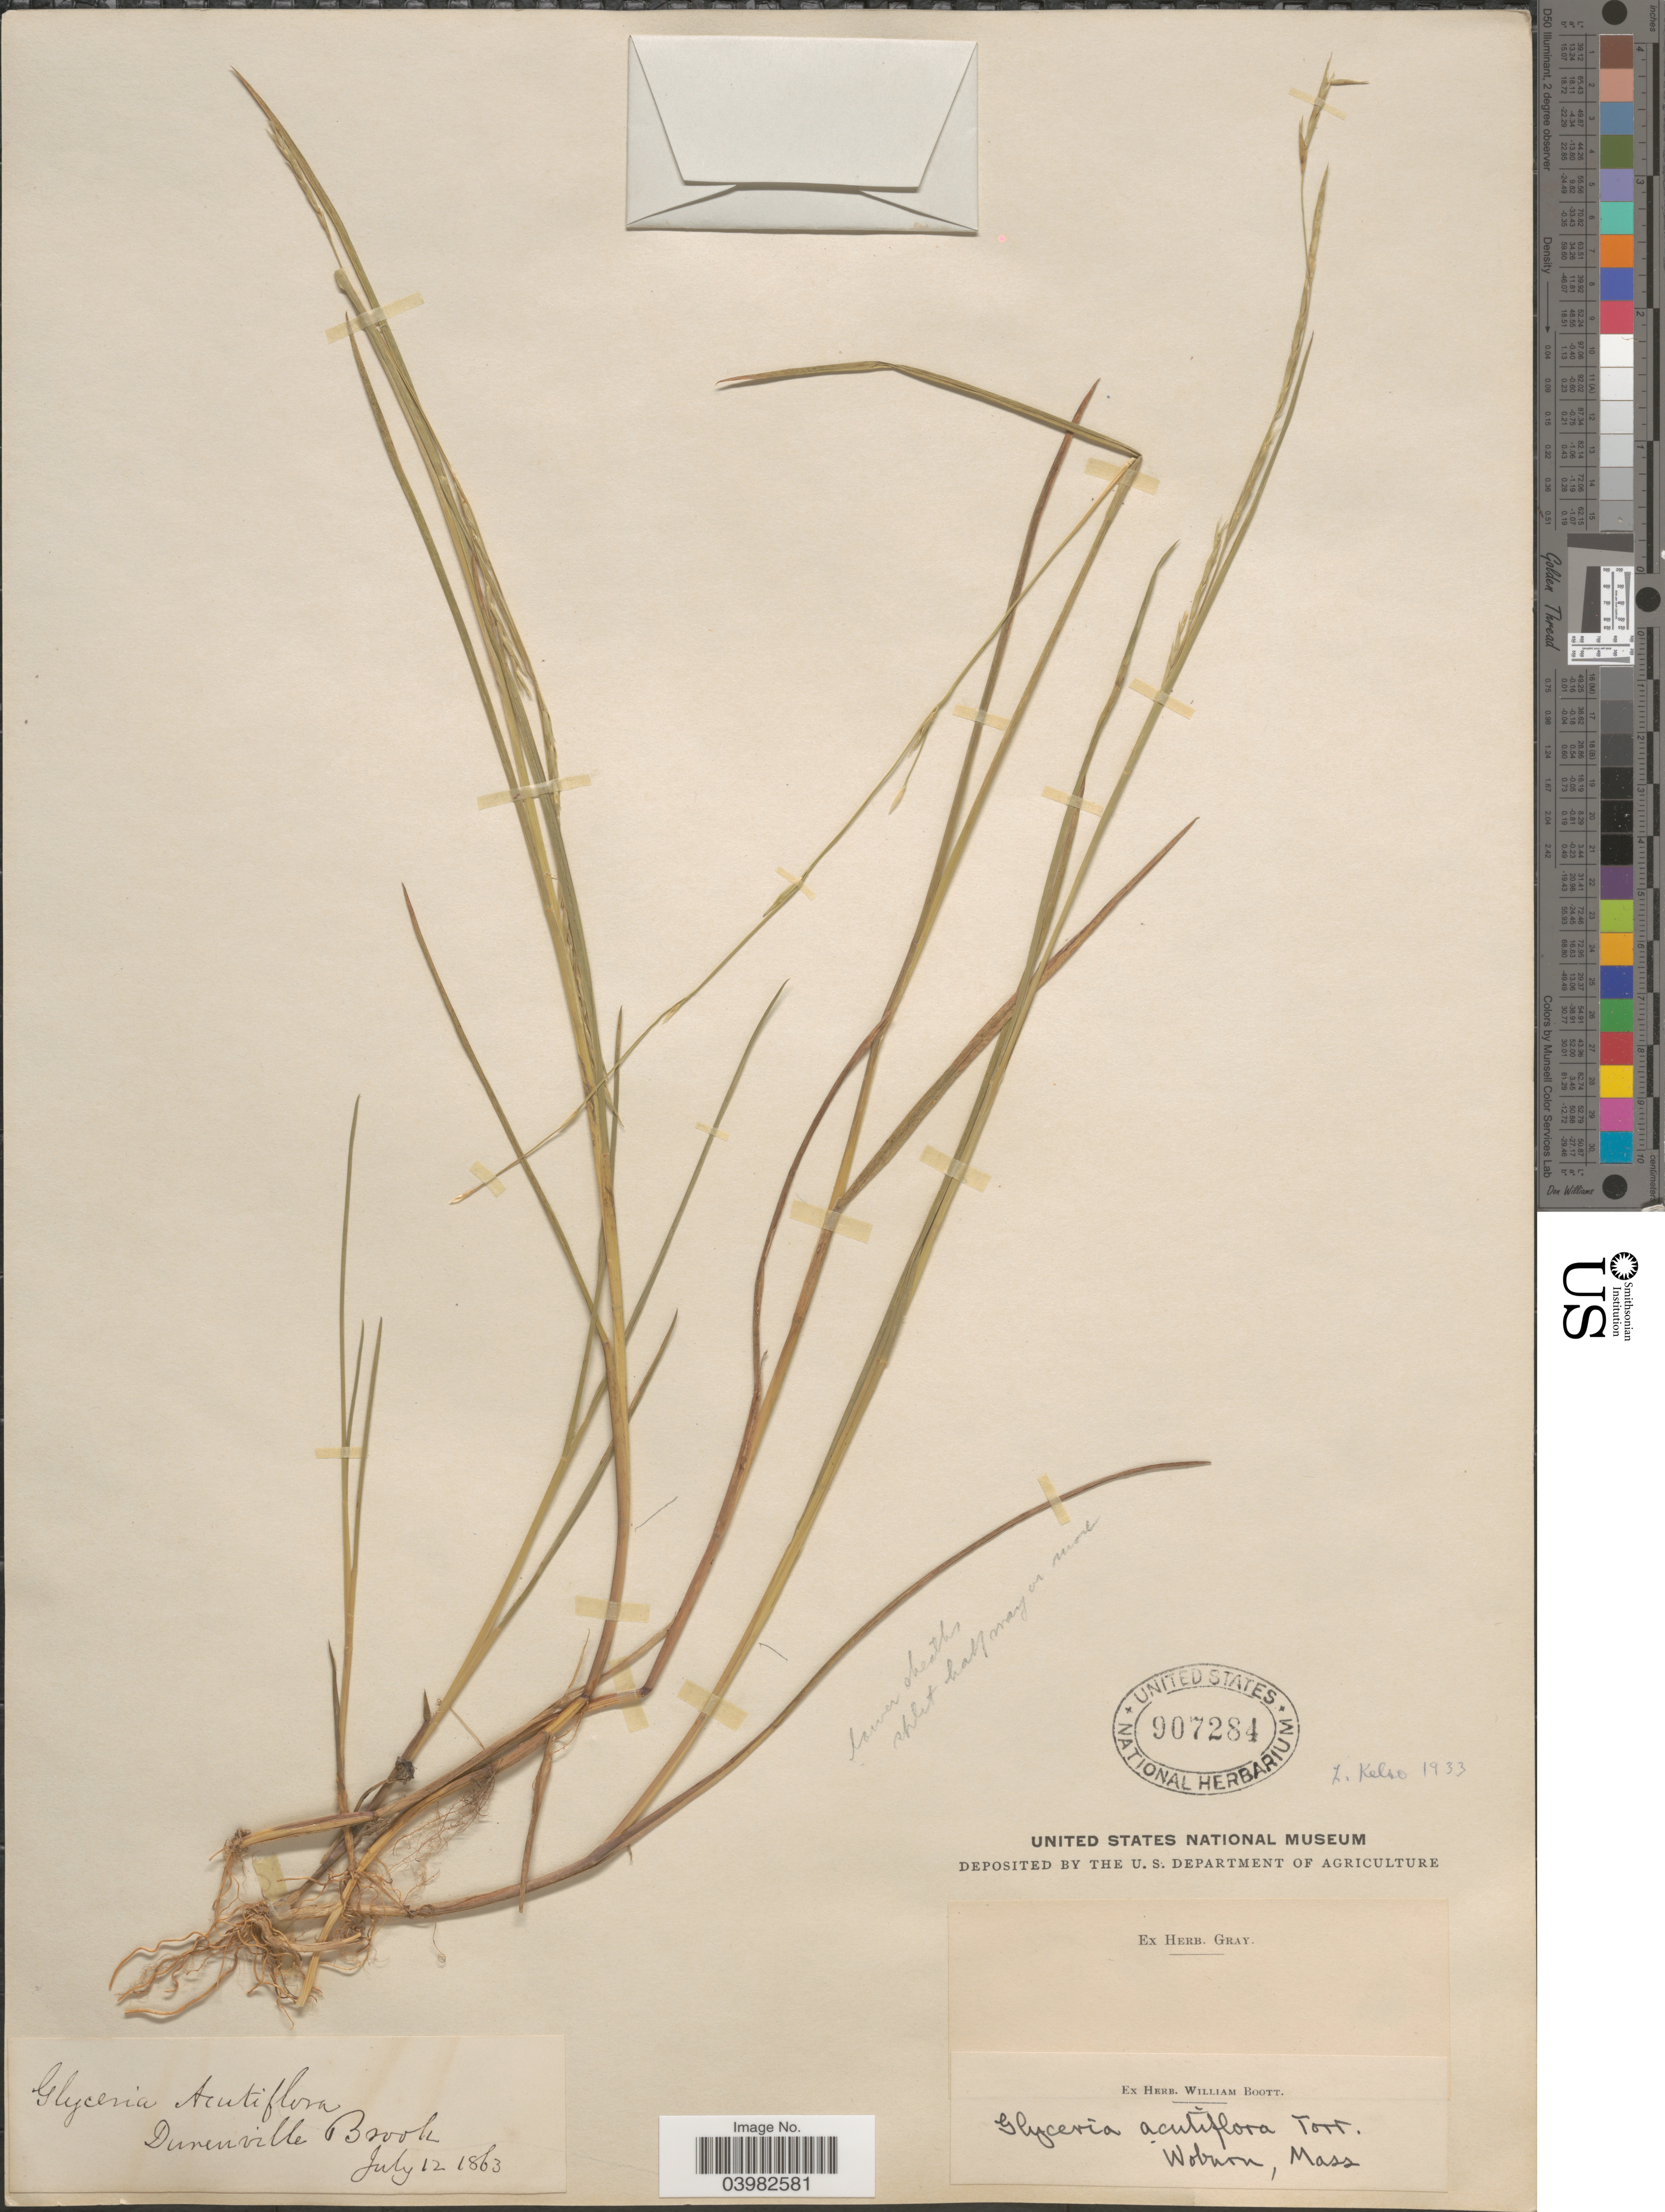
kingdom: Plantae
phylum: Tracheophyta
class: Liliopsida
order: Poales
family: Poaceae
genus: Glyceria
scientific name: Glyceria acutiflora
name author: Torr.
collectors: ex herb. William Boott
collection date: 1863-07-12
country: United States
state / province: Massachusetts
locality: Durenville Brook [unsure placement] Woburn.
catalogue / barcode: US 907284